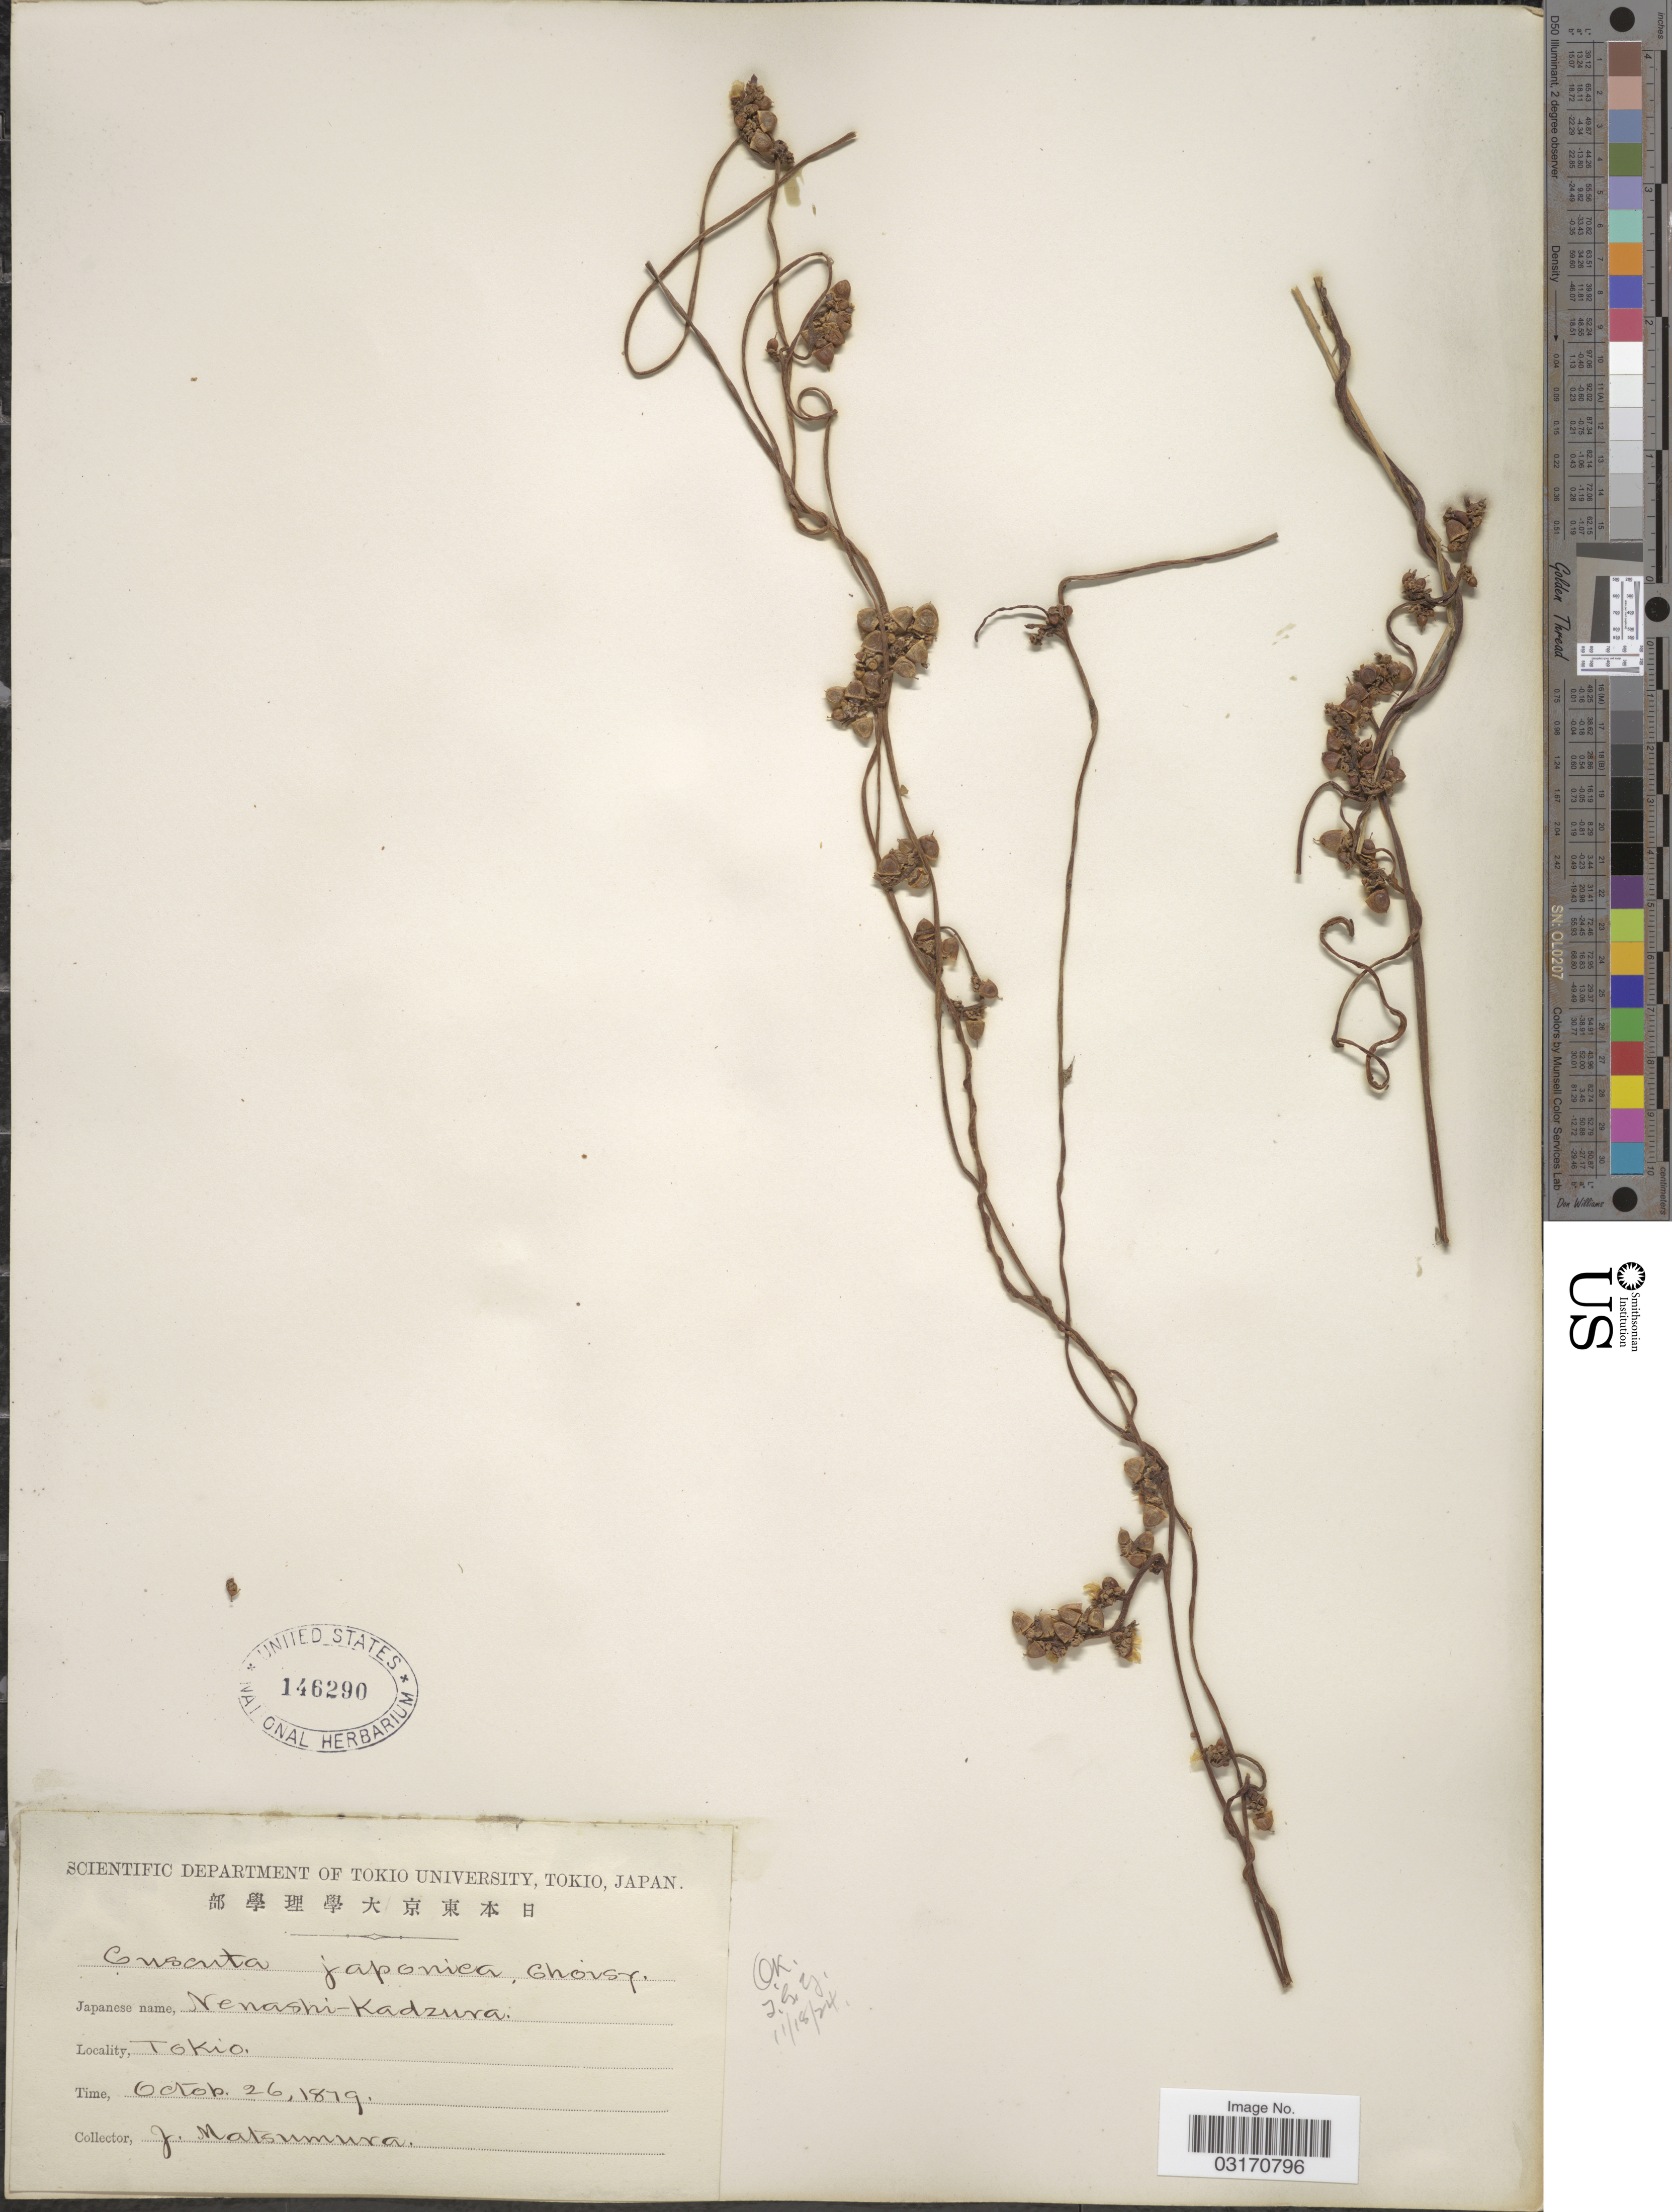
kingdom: Plantae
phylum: Tracheophyta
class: Magnoliopsida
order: Solanales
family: Convolvulaceae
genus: Cuscuta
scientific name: Cuscuta japonica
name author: Choisy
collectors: J. Matsumura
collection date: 1879-10-26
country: Japan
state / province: Tokyo, Federal City of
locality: Tokio.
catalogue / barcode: US 146290